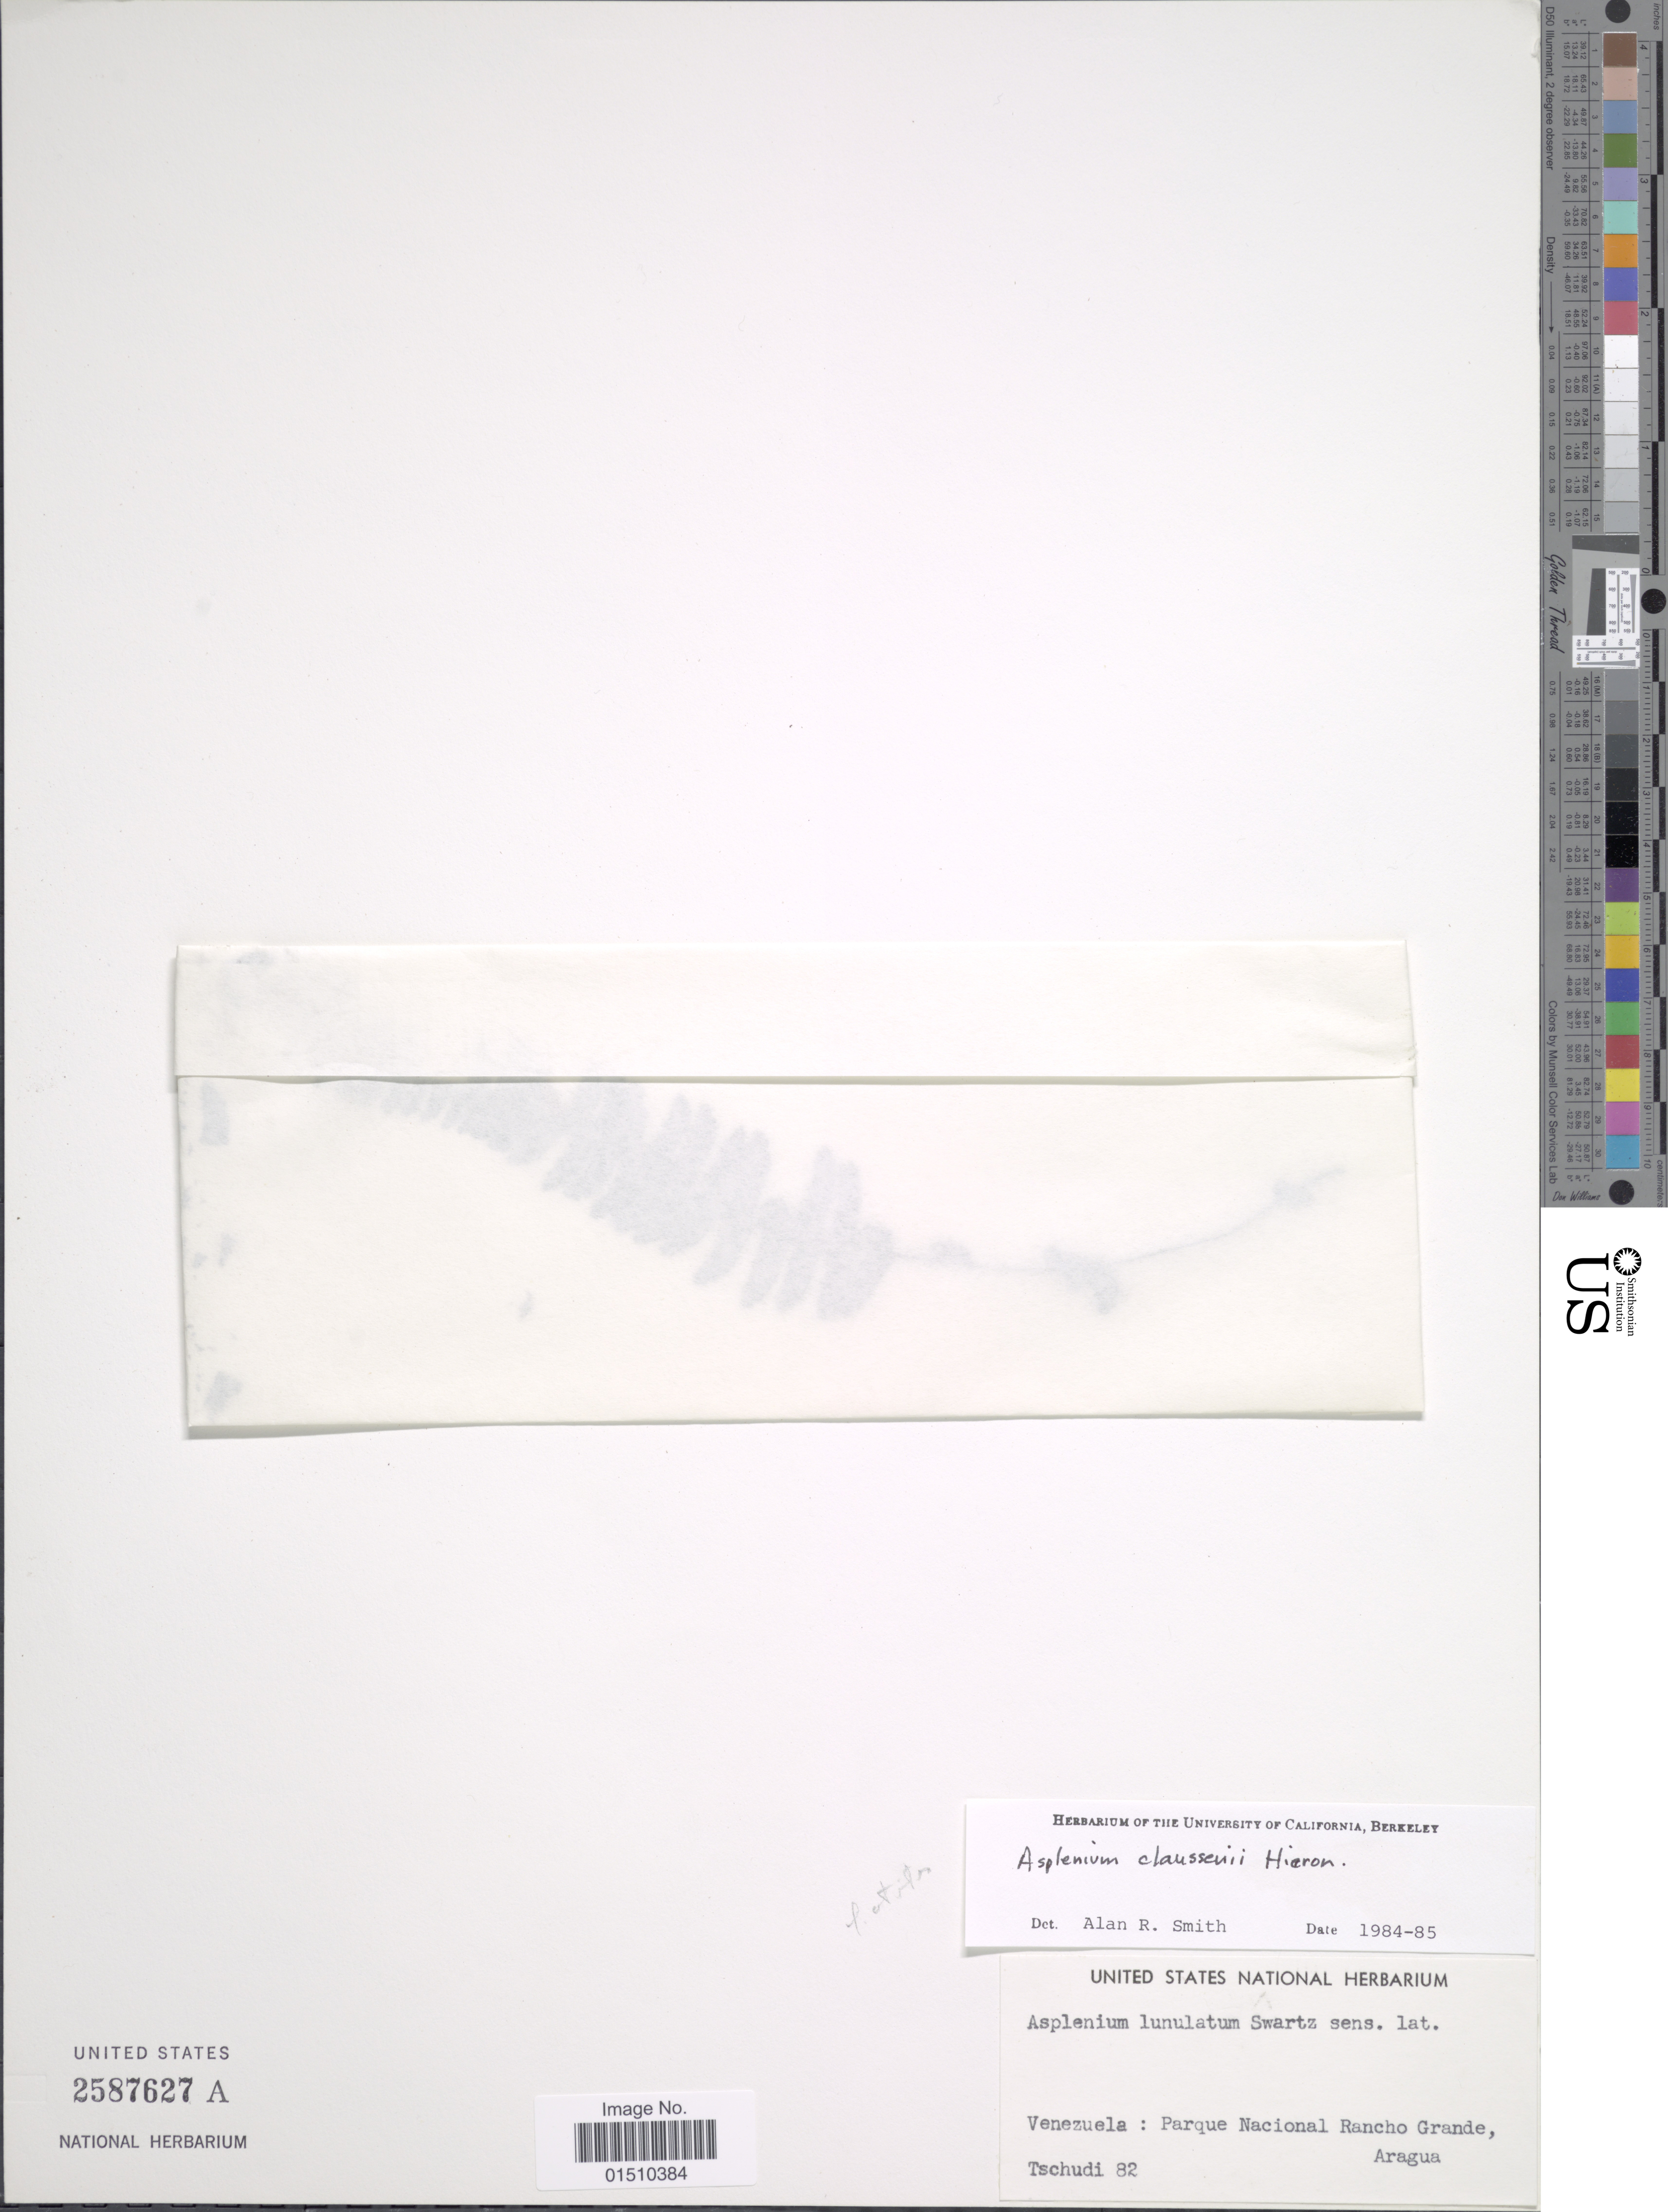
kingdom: Plantae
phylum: Tracheophyta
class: Polypodiopsida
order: Polypodiales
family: Aspleniaceae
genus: Asplenium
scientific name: Asplenium claussenii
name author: Hieron.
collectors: Tschudi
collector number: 82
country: Venezuela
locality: Venezuela: Parque Nacional Rancho Grande.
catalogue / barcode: US 2587627A